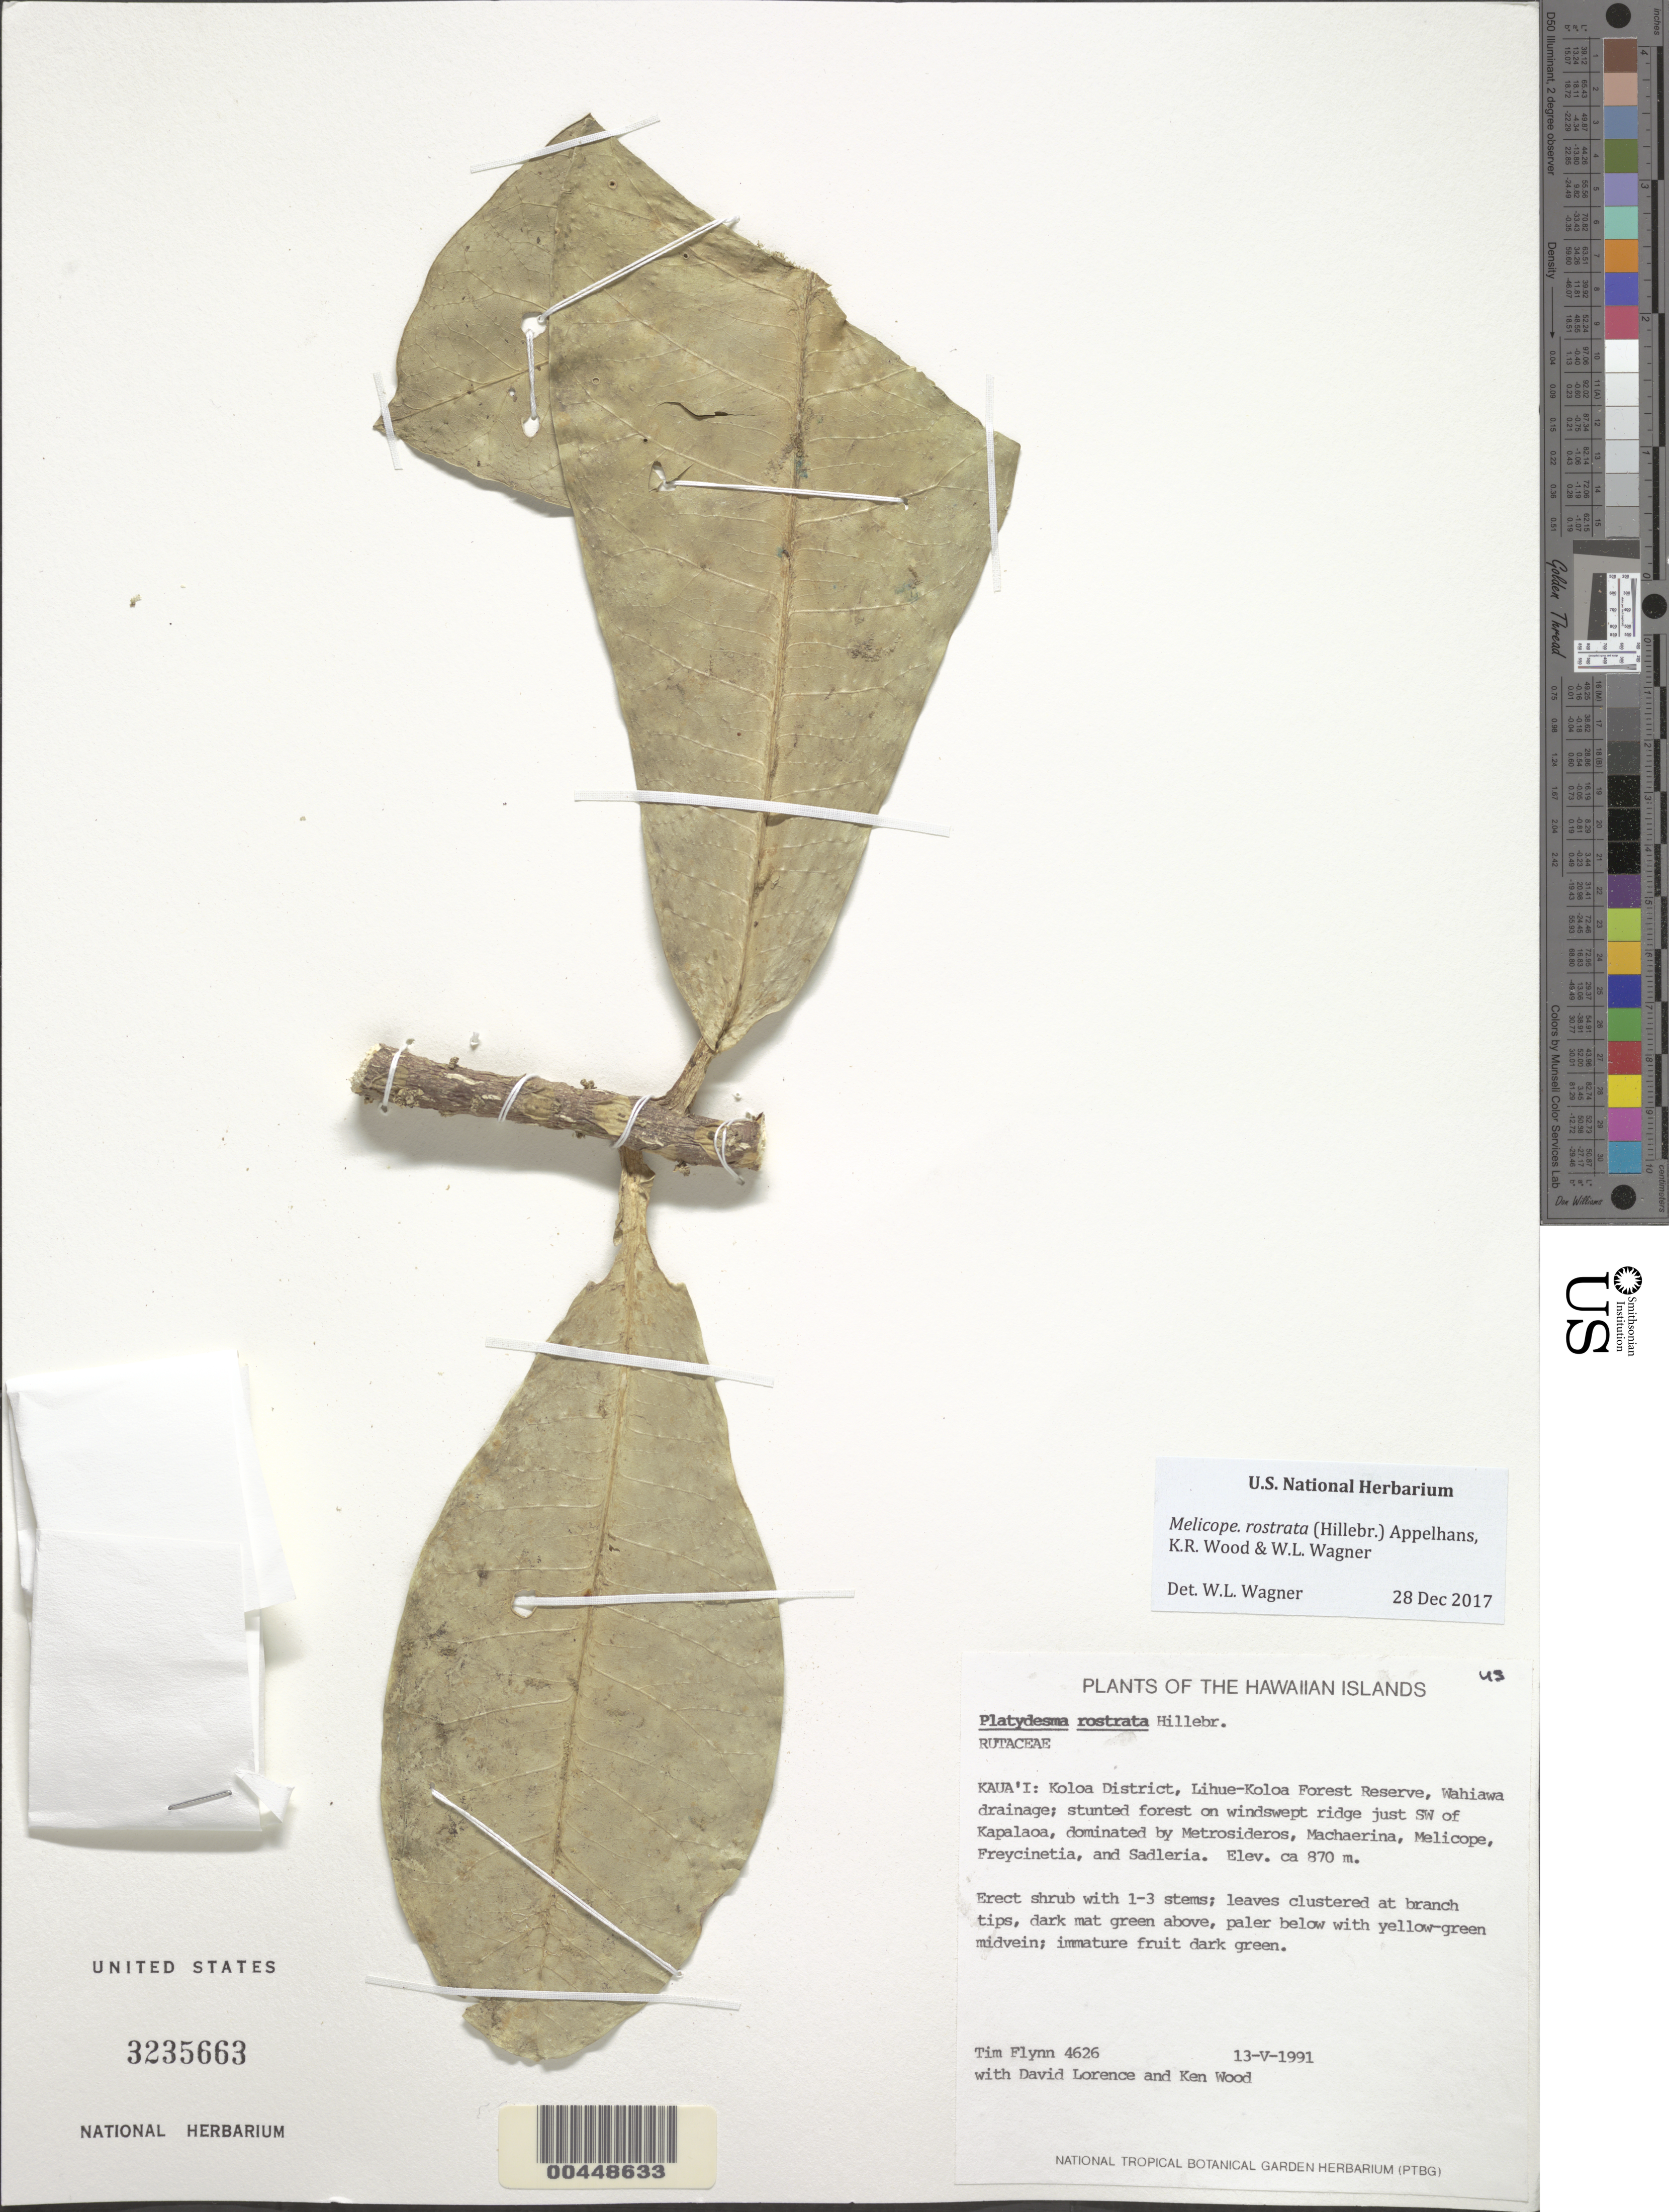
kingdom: Plantae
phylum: Tracheophyta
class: Magnoliopsida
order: Sapindales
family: Rutaceae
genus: Melicope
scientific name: Melicope rostrata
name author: (Hillebr.) Appelhans et al.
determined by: Wagner, W. L., (BOT), Smithsonian Institution - National Museum of Natural History (UNITED STATES)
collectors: T. W. Flynn, D. Lorence & K. Wood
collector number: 4626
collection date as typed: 13 May 1991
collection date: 1991-05-13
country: United States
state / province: Hawaii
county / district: Kauai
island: Kaua'i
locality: Koloa Dist, Lihue Koloa For Res, Wahiawa Drainage, ridge SW of Kapalaoa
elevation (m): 870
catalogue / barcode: US 3235663